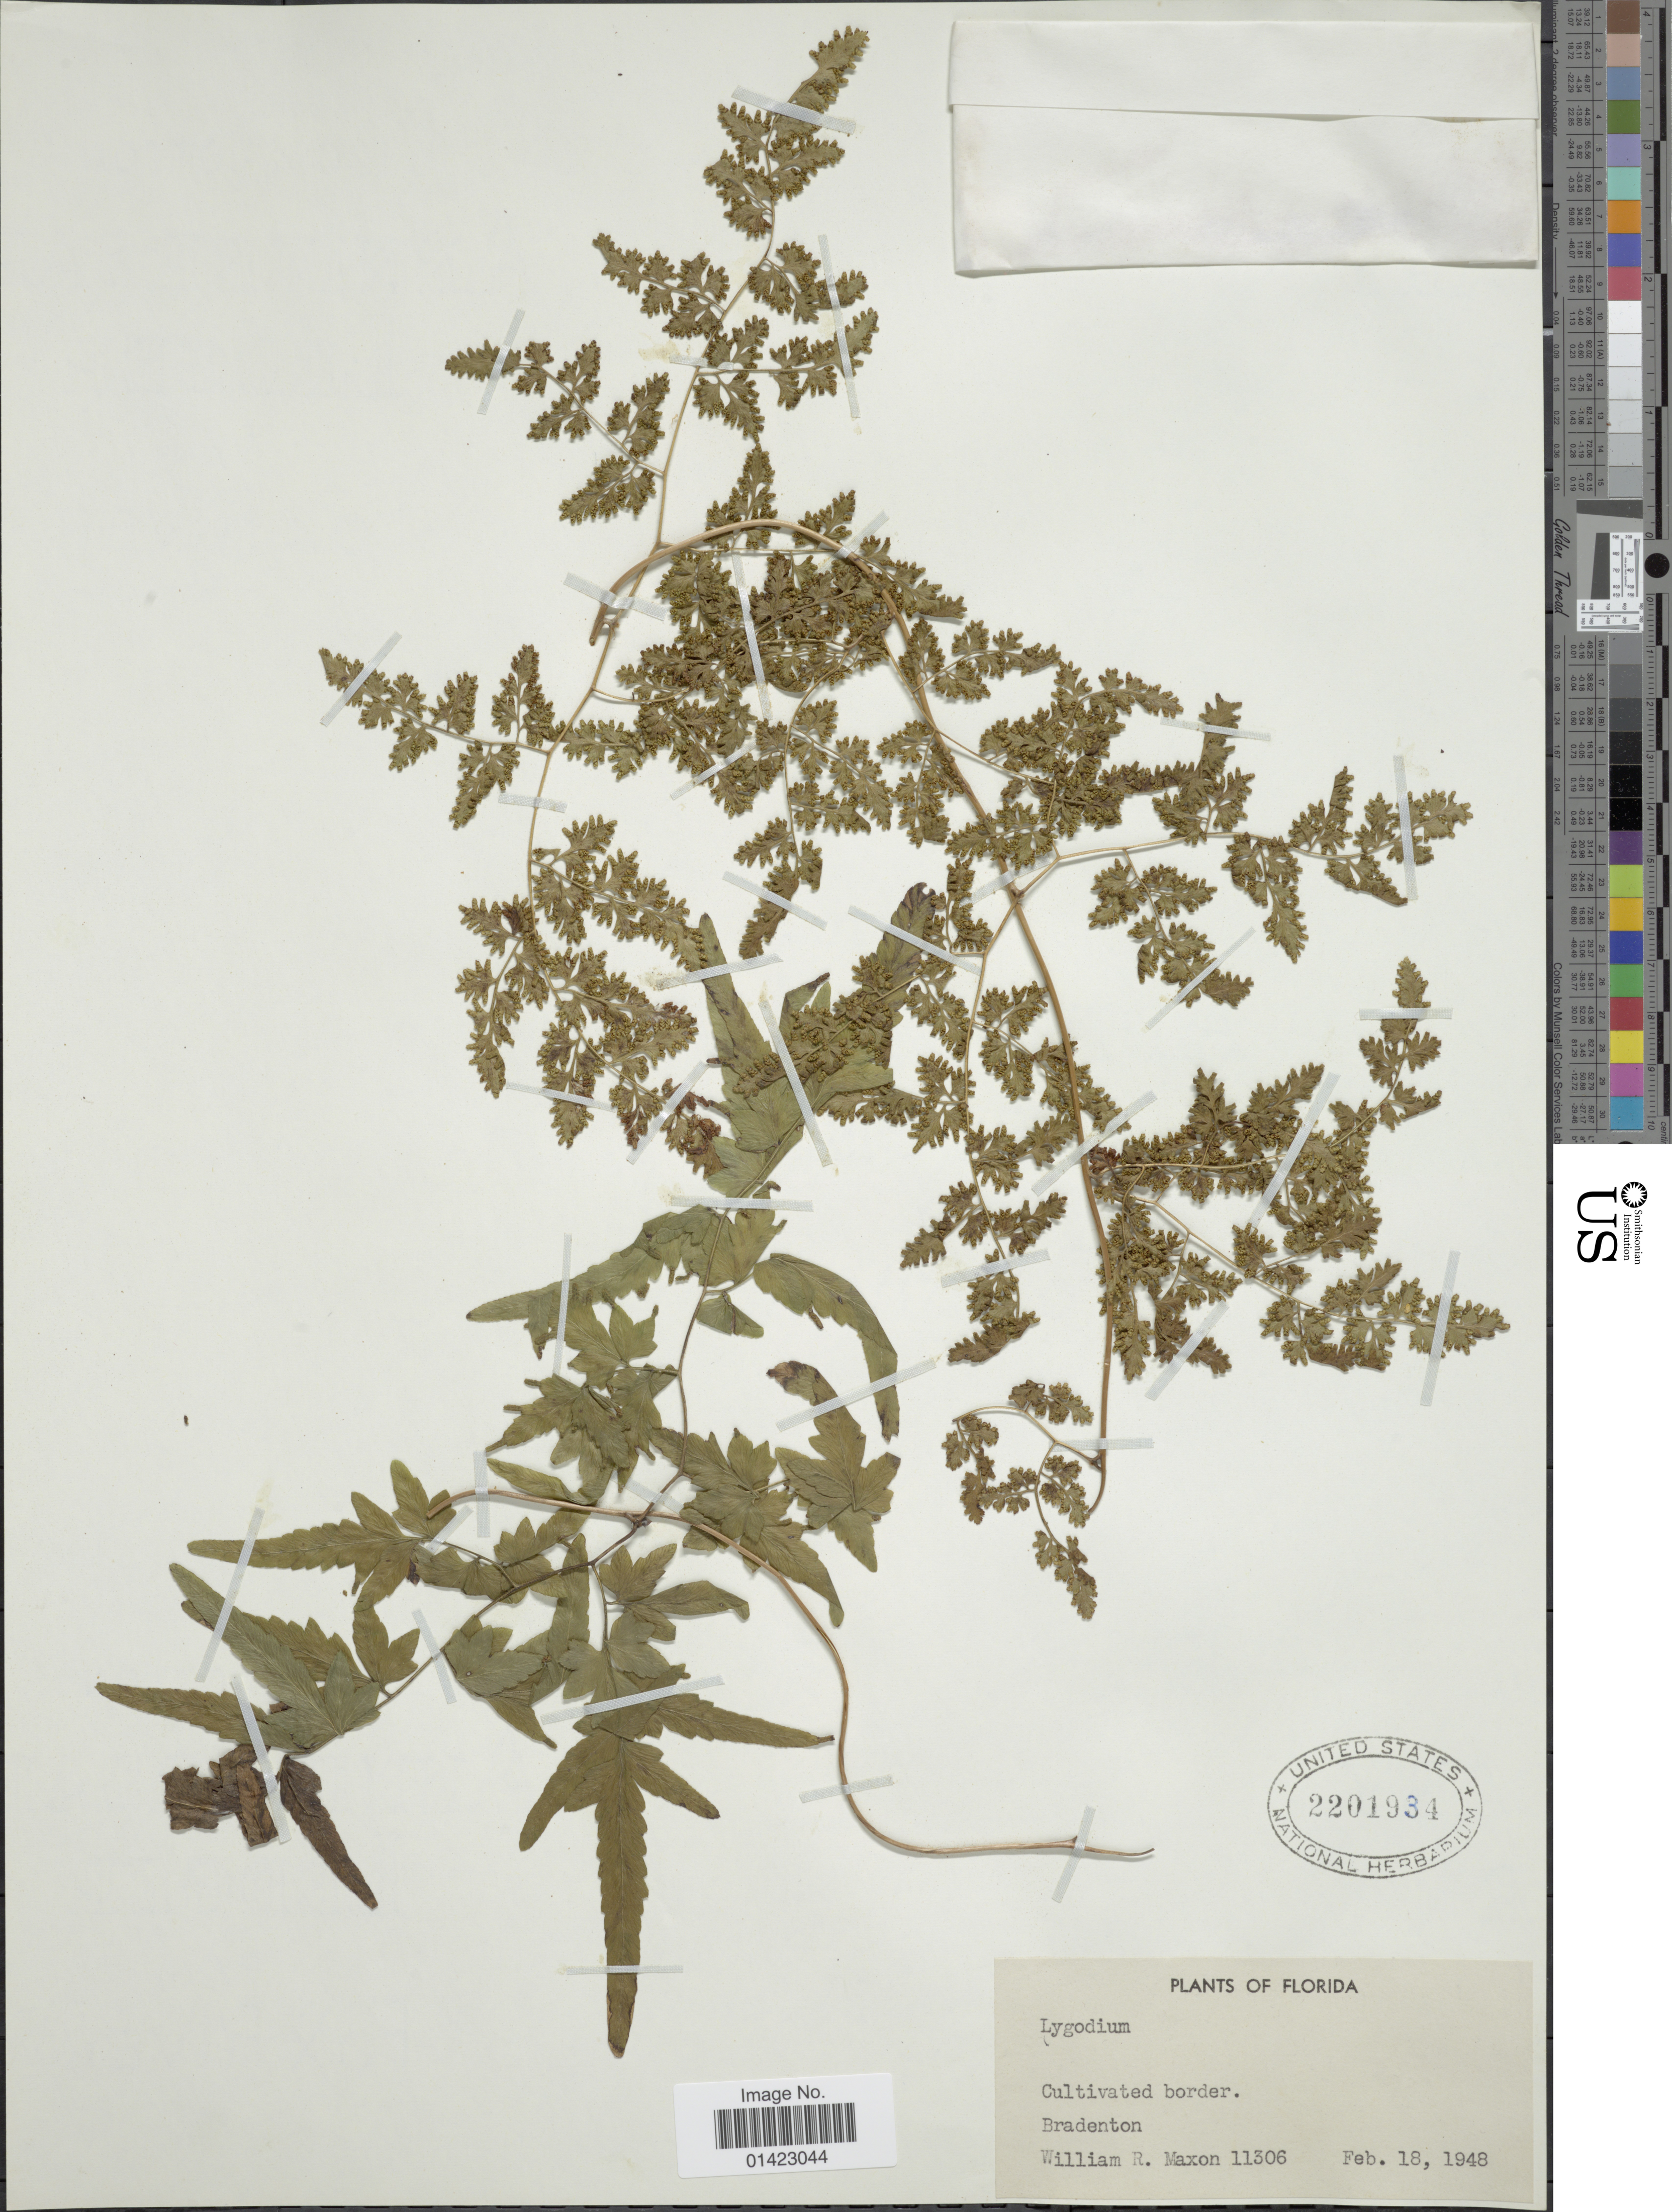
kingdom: Plantae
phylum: Tracheophyta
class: Polypodiopsida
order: Schizaeales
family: Lygodiaceae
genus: Lygodium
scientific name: Lygodium microphyllum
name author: (Cav.) R. Br.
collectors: W. R. Maxon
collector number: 11306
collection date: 1948-02-18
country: United States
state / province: Florida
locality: Cultivated border, Bradenton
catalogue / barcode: US 2201934